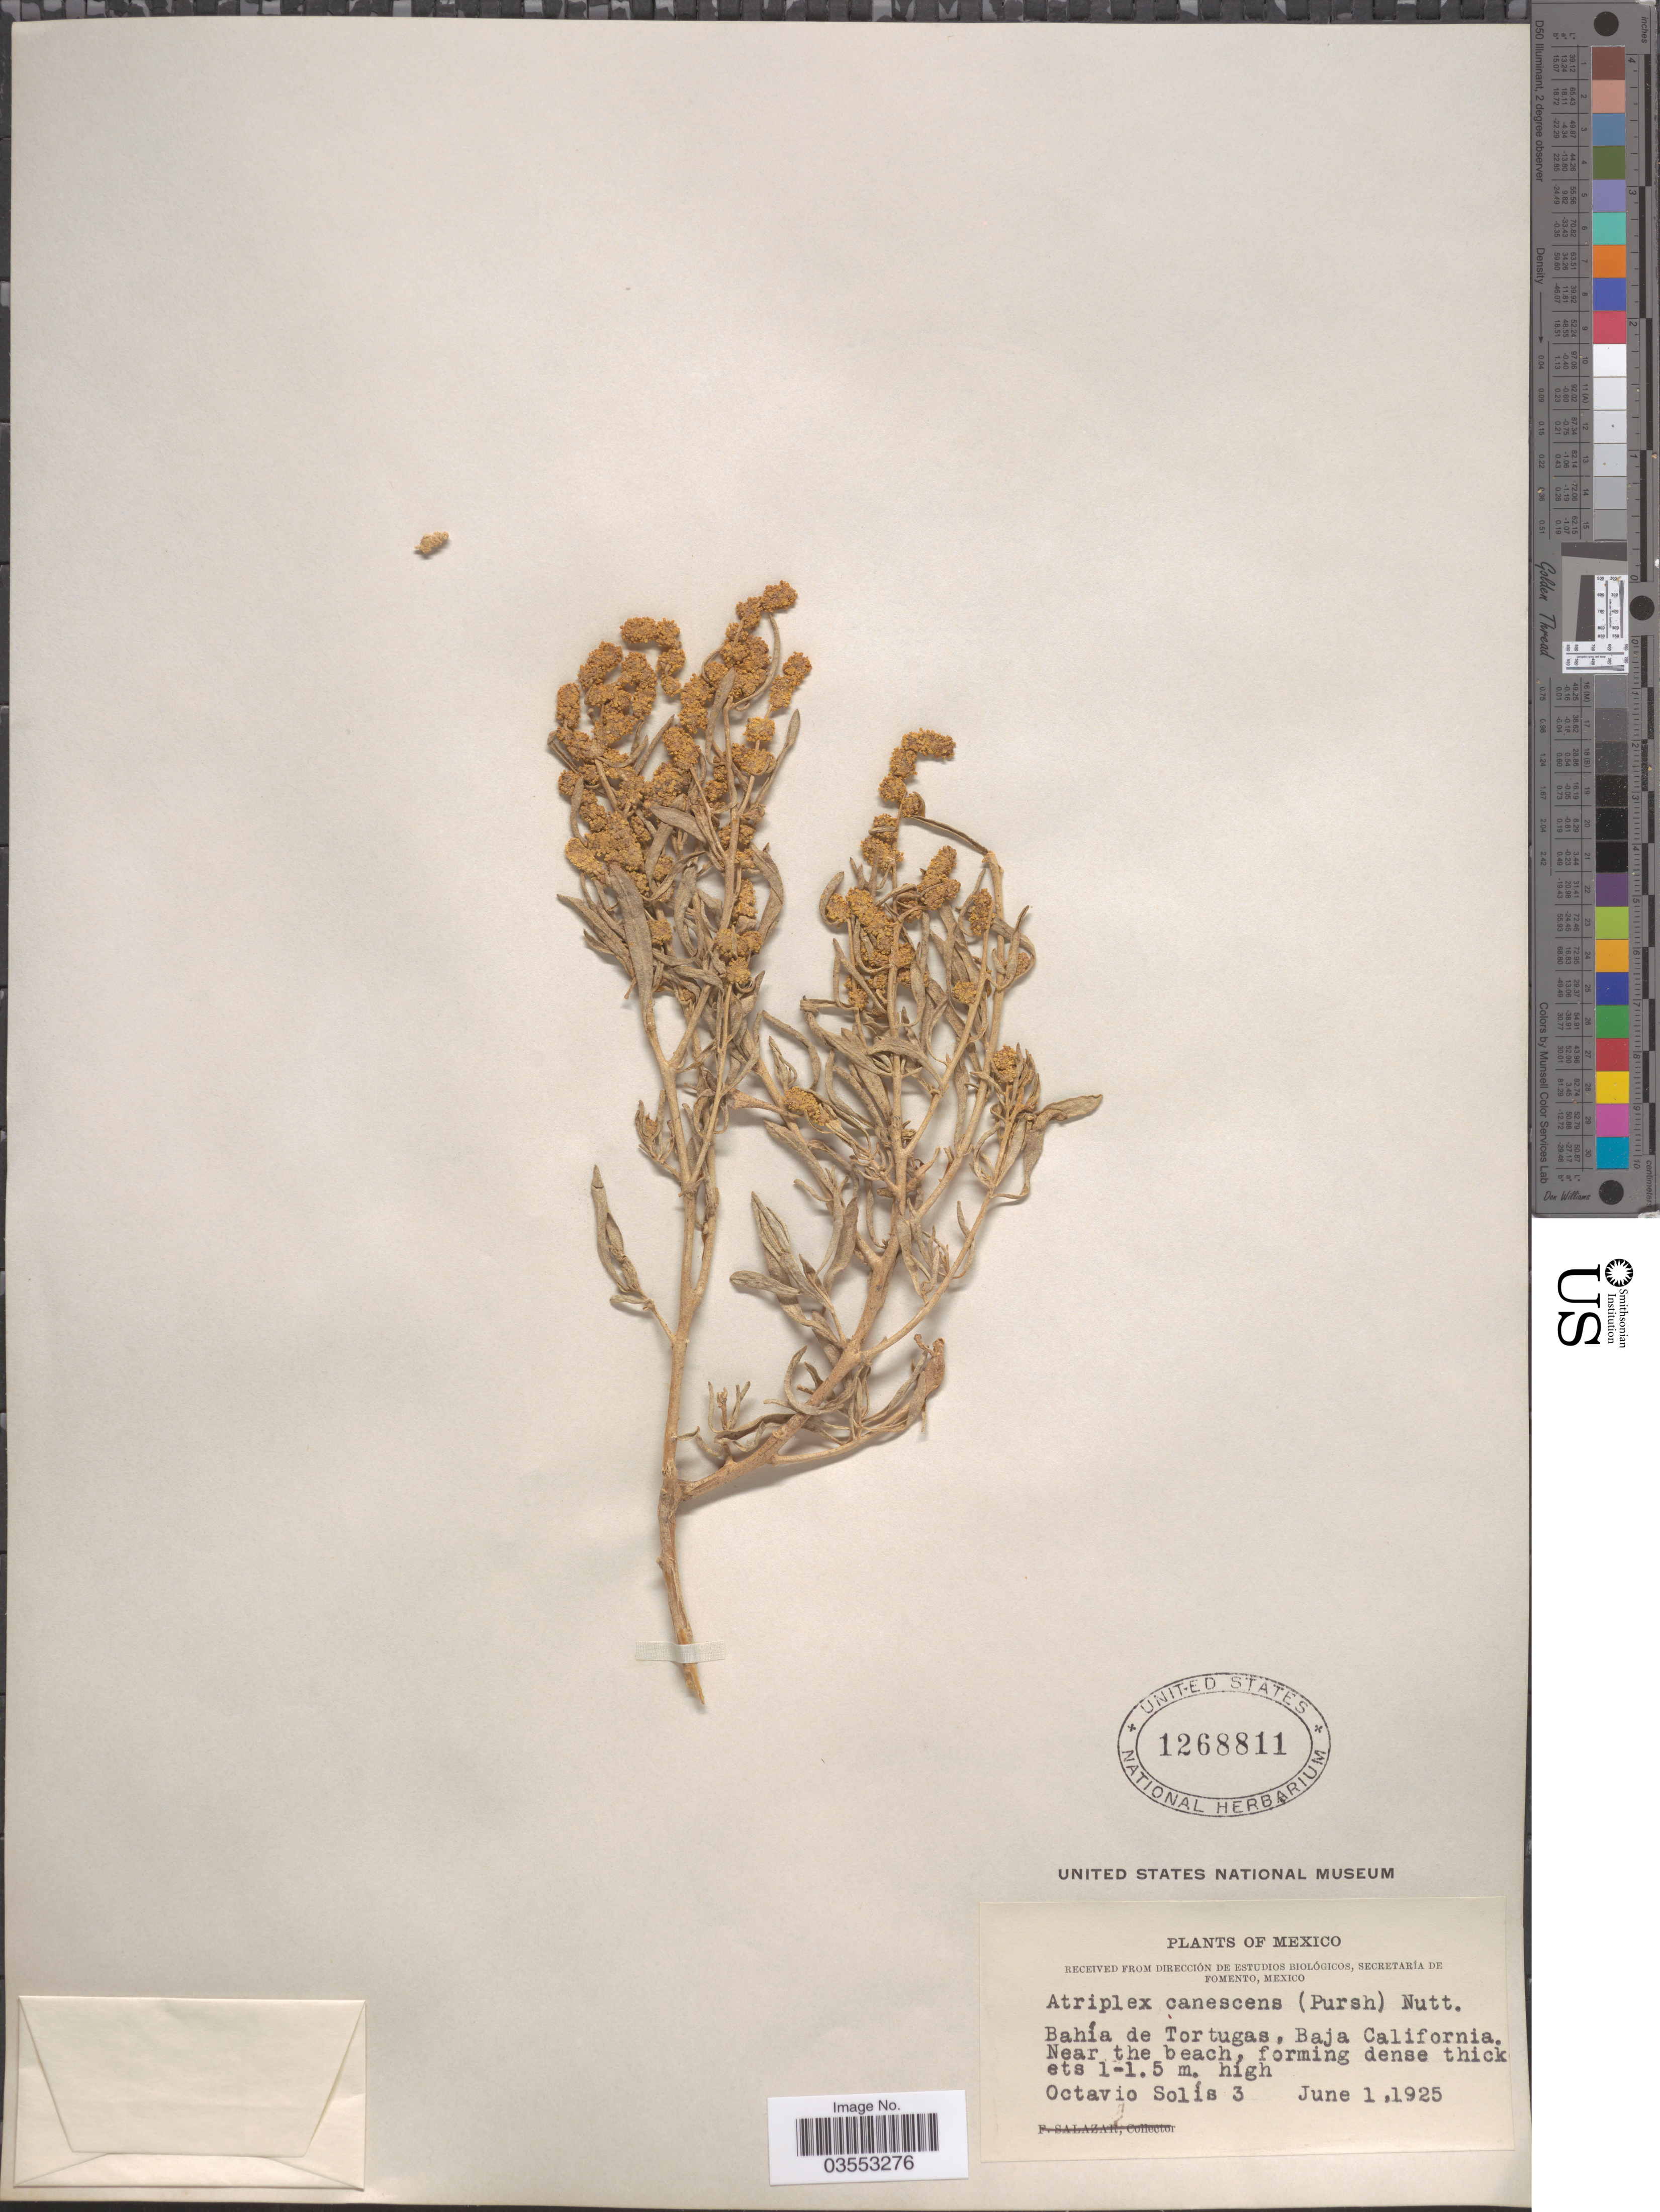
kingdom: Plantae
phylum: Tracheophyta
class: Magnoliopsida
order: Caryophyllales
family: Amaranthaceae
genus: Atriplex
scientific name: Atriplex canescens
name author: (Pursh) Nutt.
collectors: O. Solis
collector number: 3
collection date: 1925-06-01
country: Mexico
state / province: Baja California Sur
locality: Bahía de Tortugas.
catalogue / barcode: US 1268811